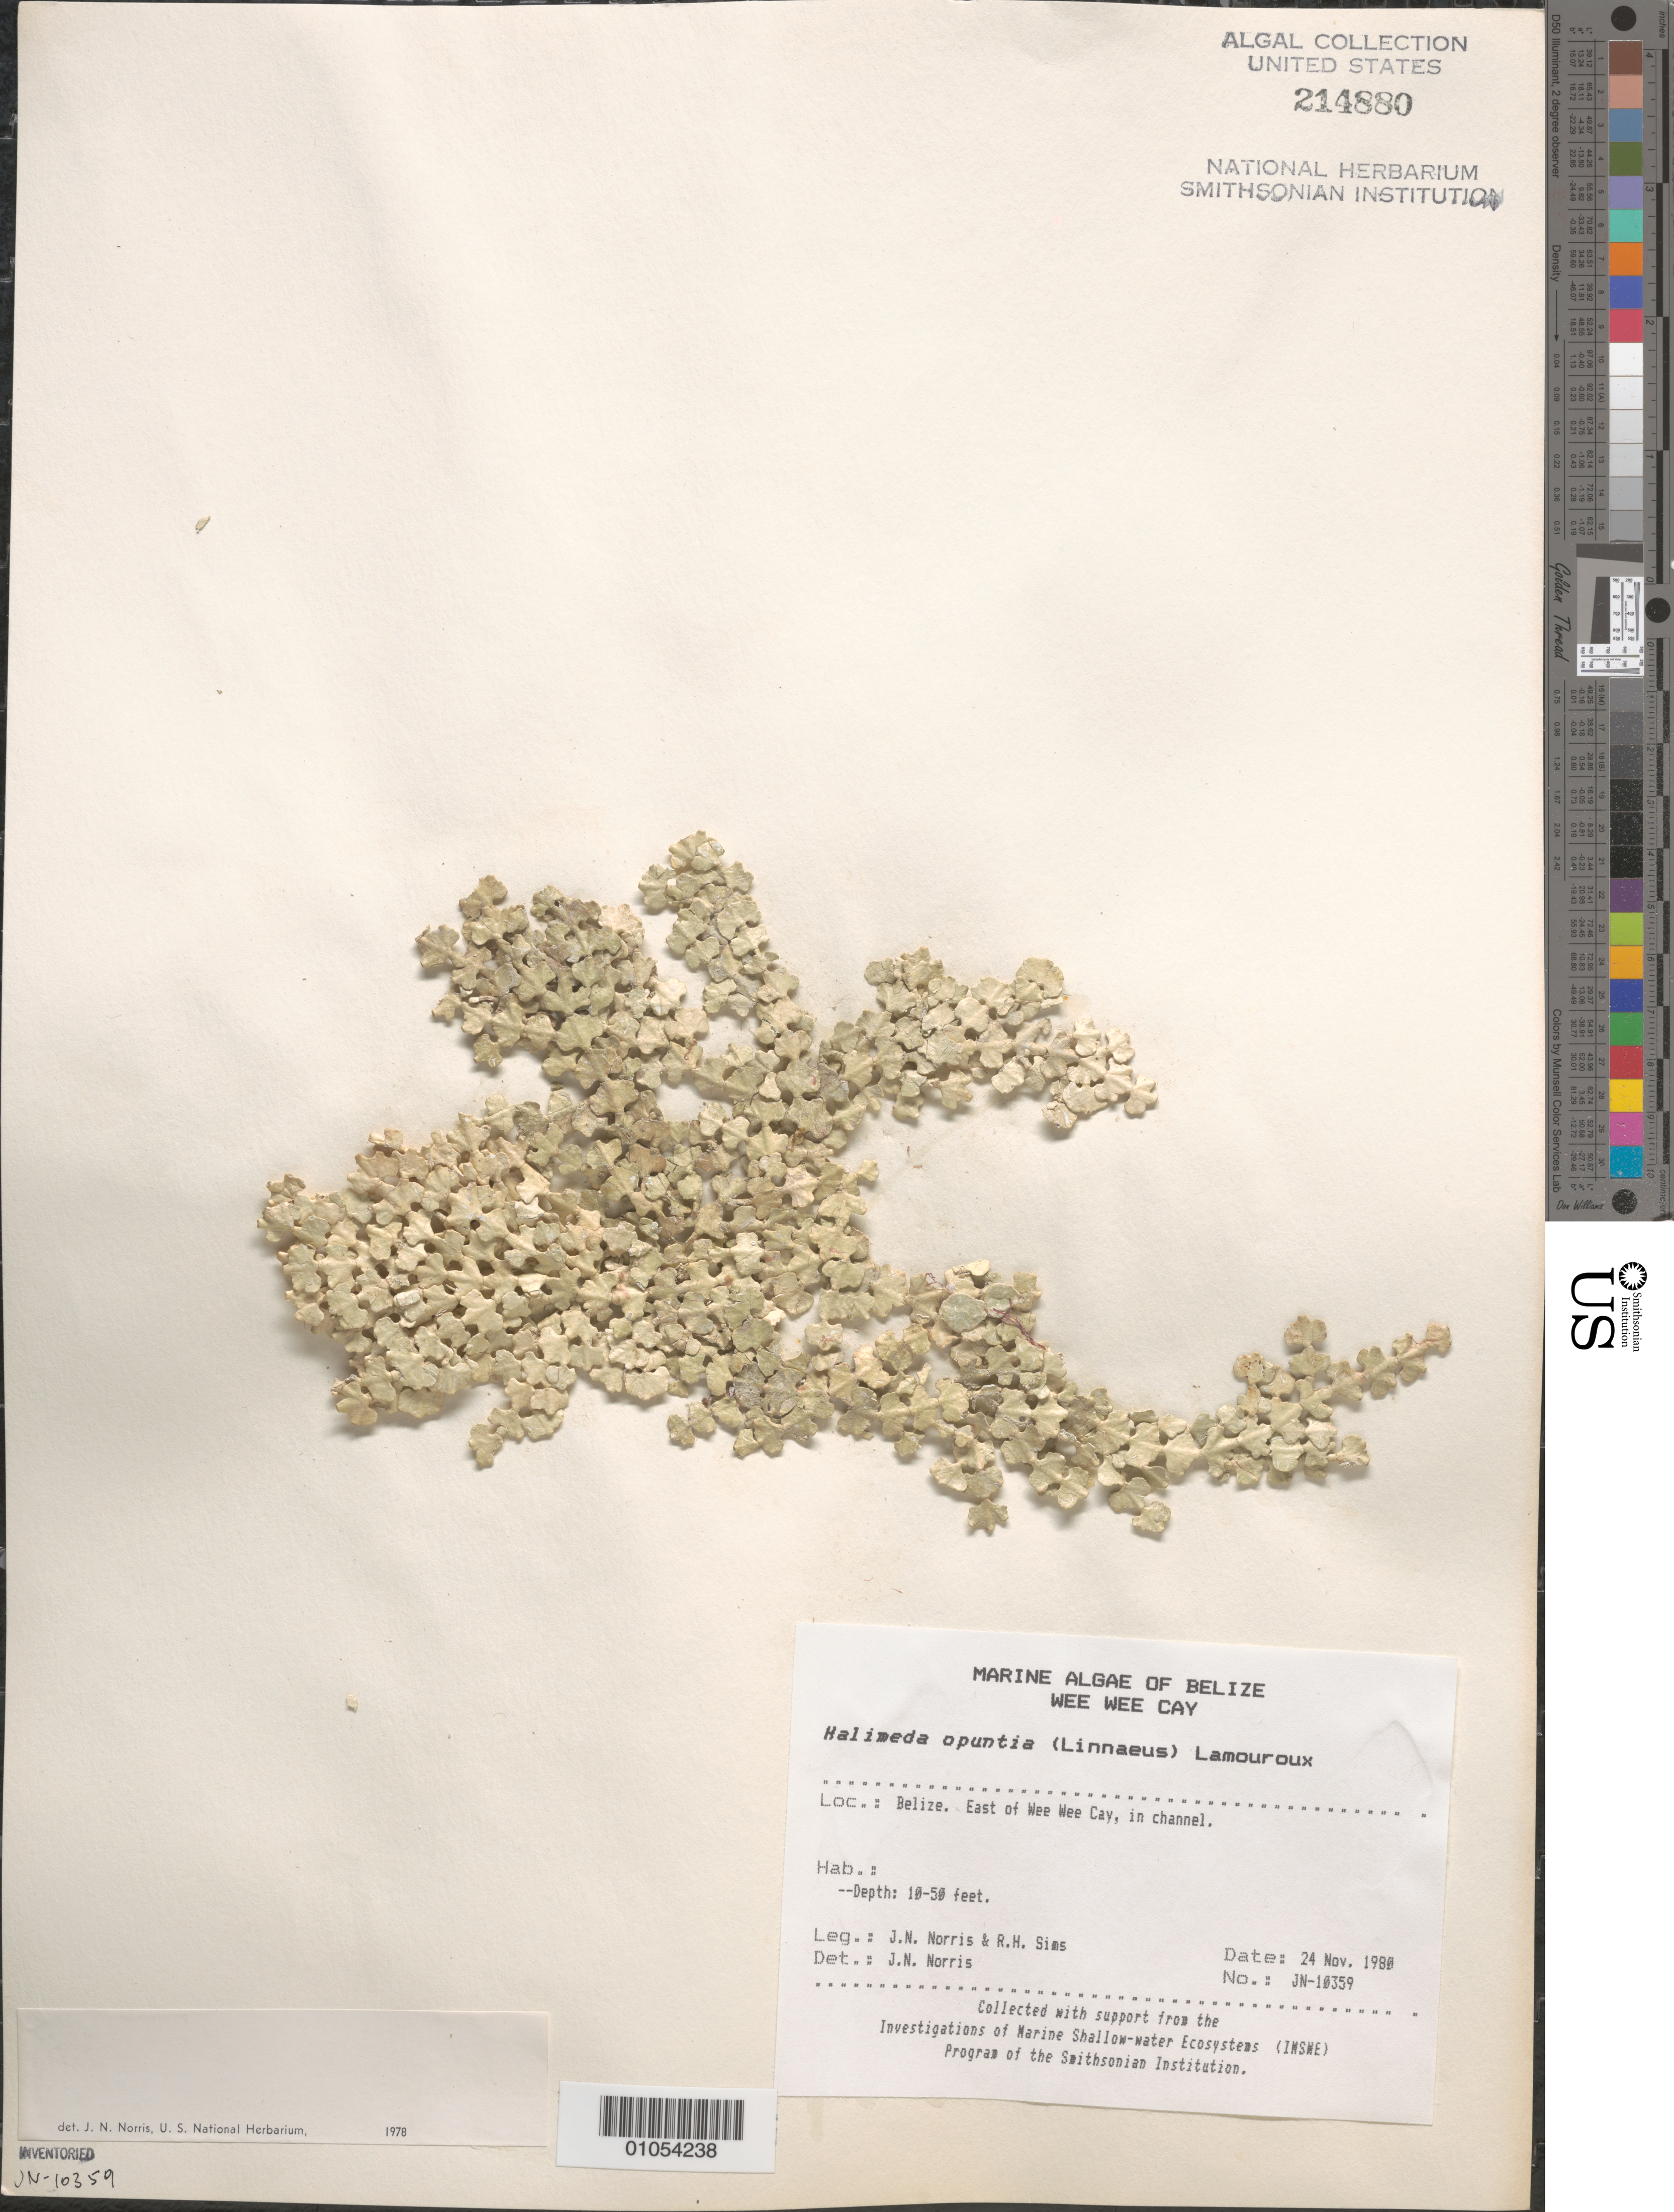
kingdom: Plantae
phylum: Chlorophyta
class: Ulvophyceae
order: Bryopsidales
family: Halimedaceae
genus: Halimeda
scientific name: Halimeda opuntia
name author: (L.) J.V.Lamouroux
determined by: Norris, James N.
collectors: J. N. Norris & R. H. Sims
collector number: JN-10359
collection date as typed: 24 Nov 1980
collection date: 1980-11-24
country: Belize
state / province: Stann Creek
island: Wee Wee Cay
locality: East of Wee Wee Cay, in channel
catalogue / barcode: US 214880